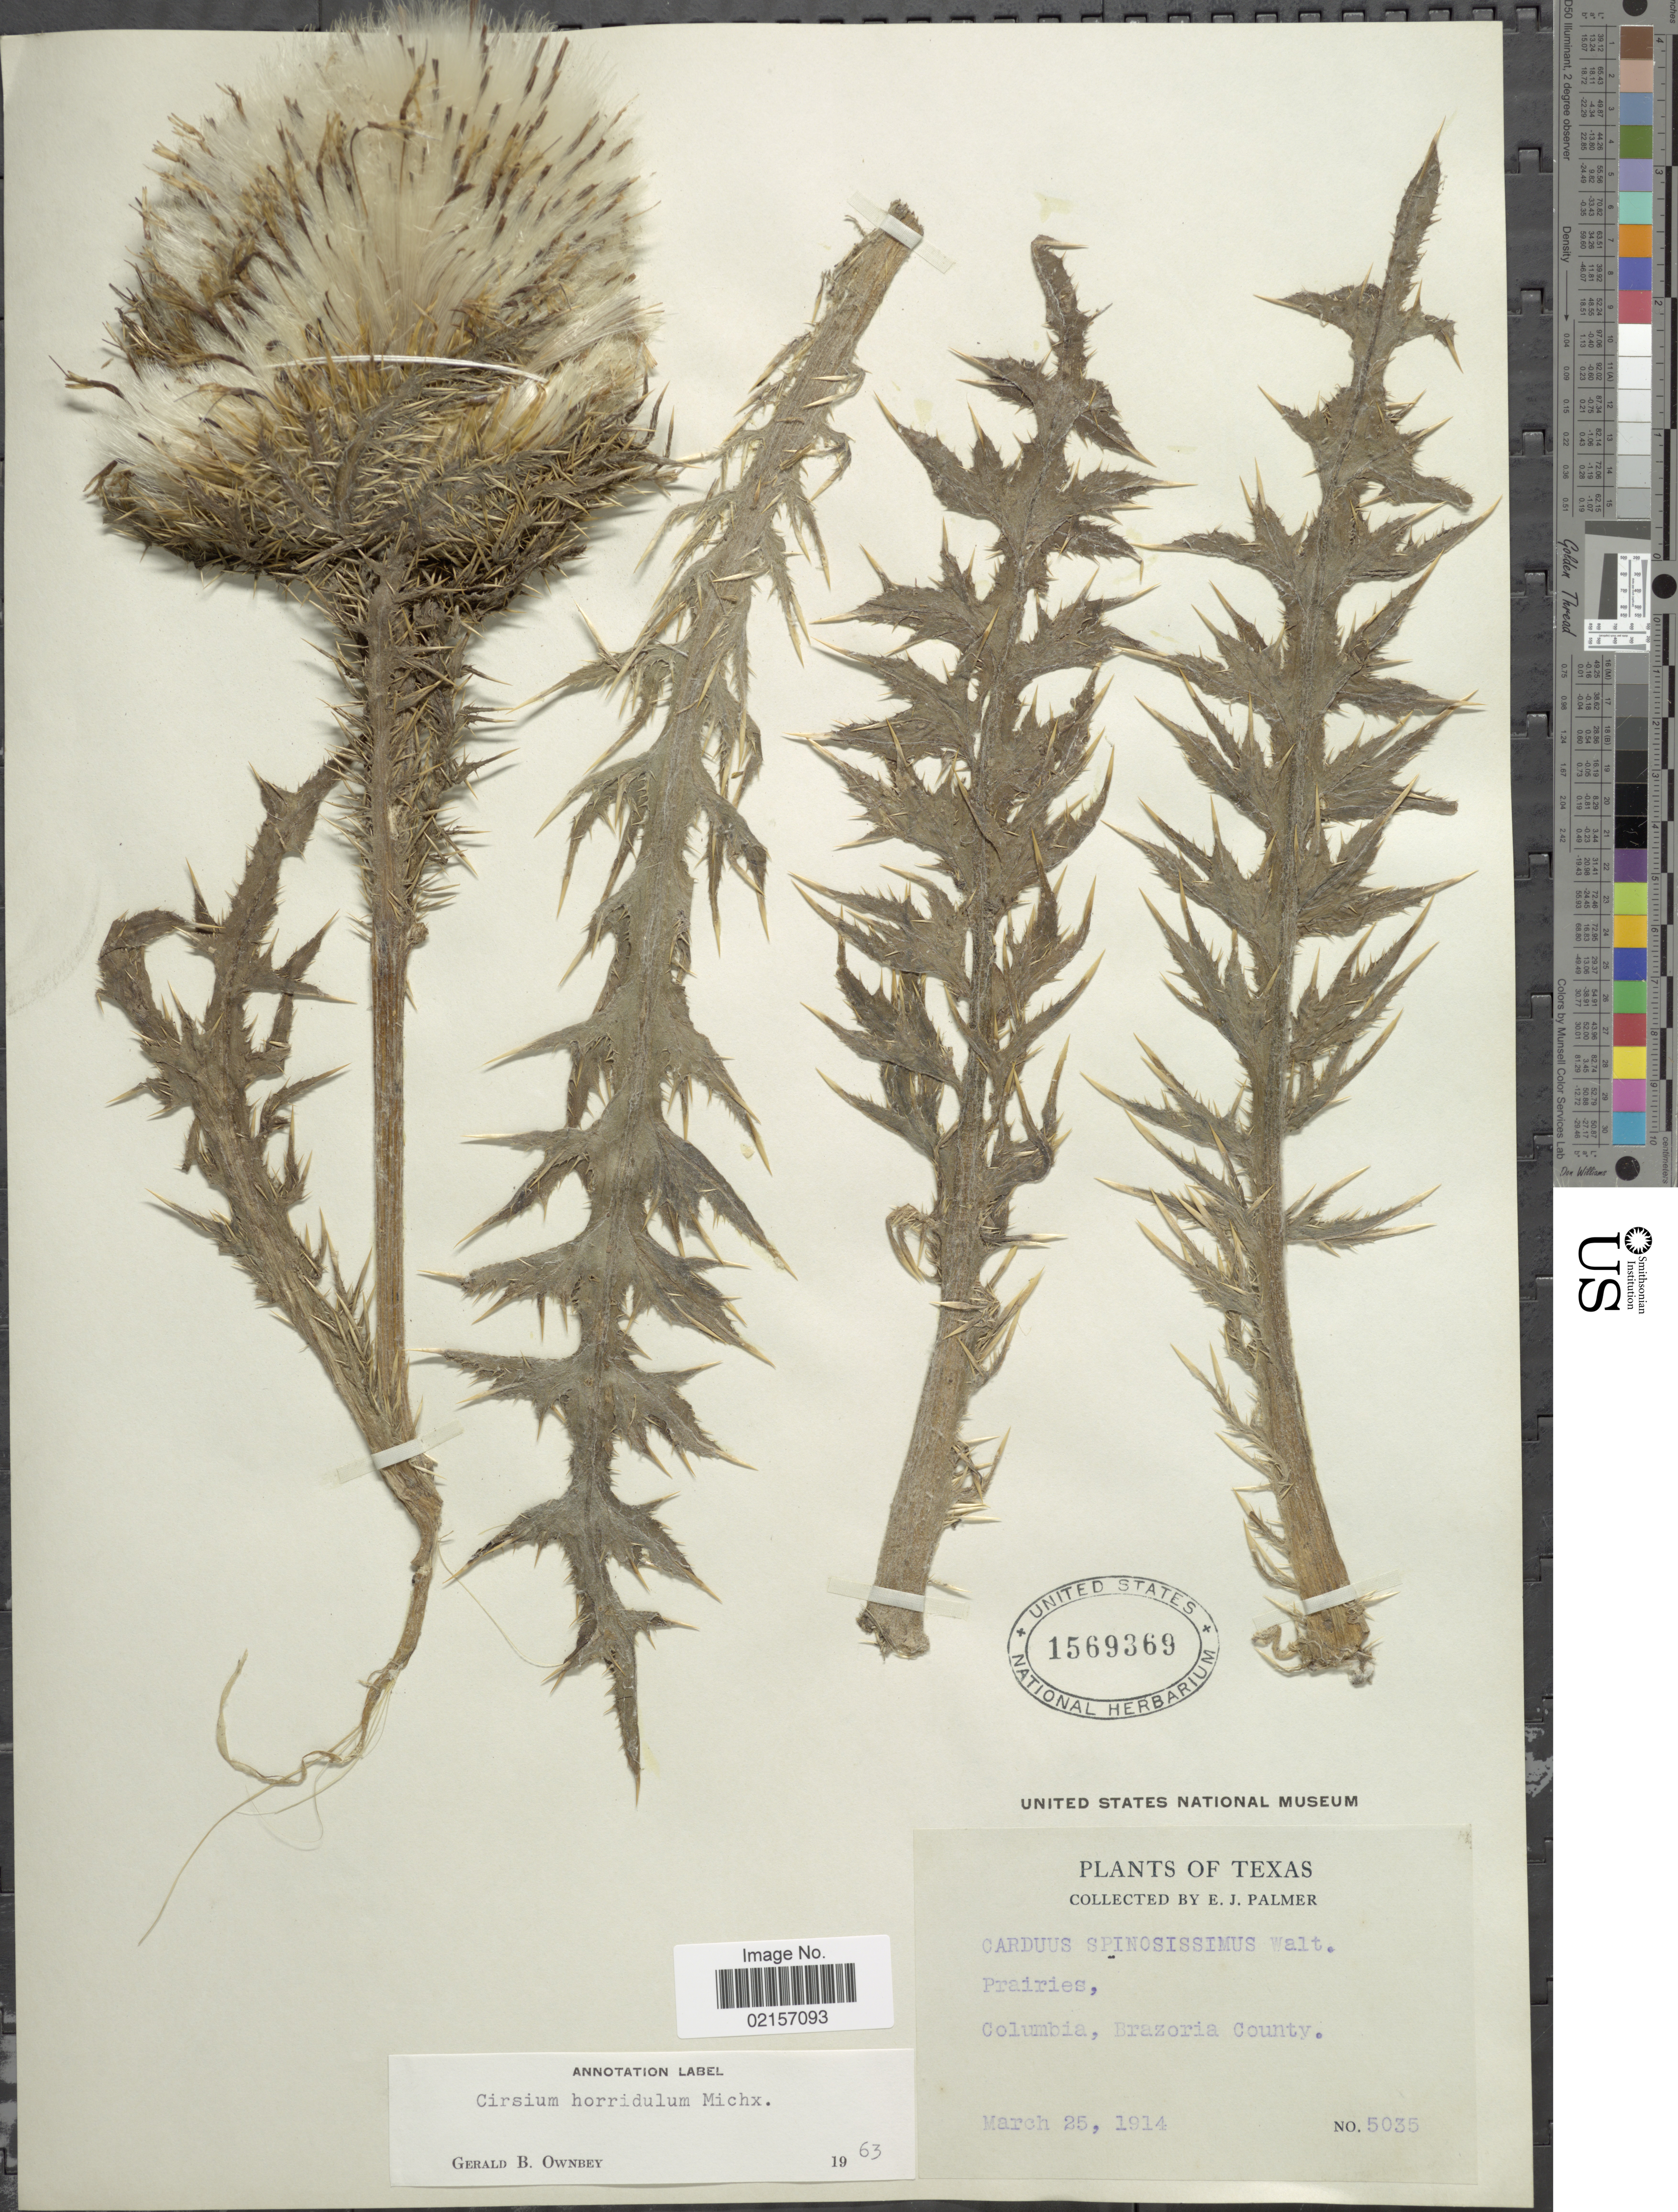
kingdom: Plantae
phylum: Tracheophyta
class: Magnoliopsida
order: Asterales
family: Asteraceae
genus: Cirsium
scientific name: Cirsium horridulum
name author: Michx.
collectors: E. J. Palmer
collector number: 5035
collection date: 1914-03-25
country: United States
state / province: Texas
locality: Prairies, Columbia, Brazoria County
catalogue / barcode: US 1569369